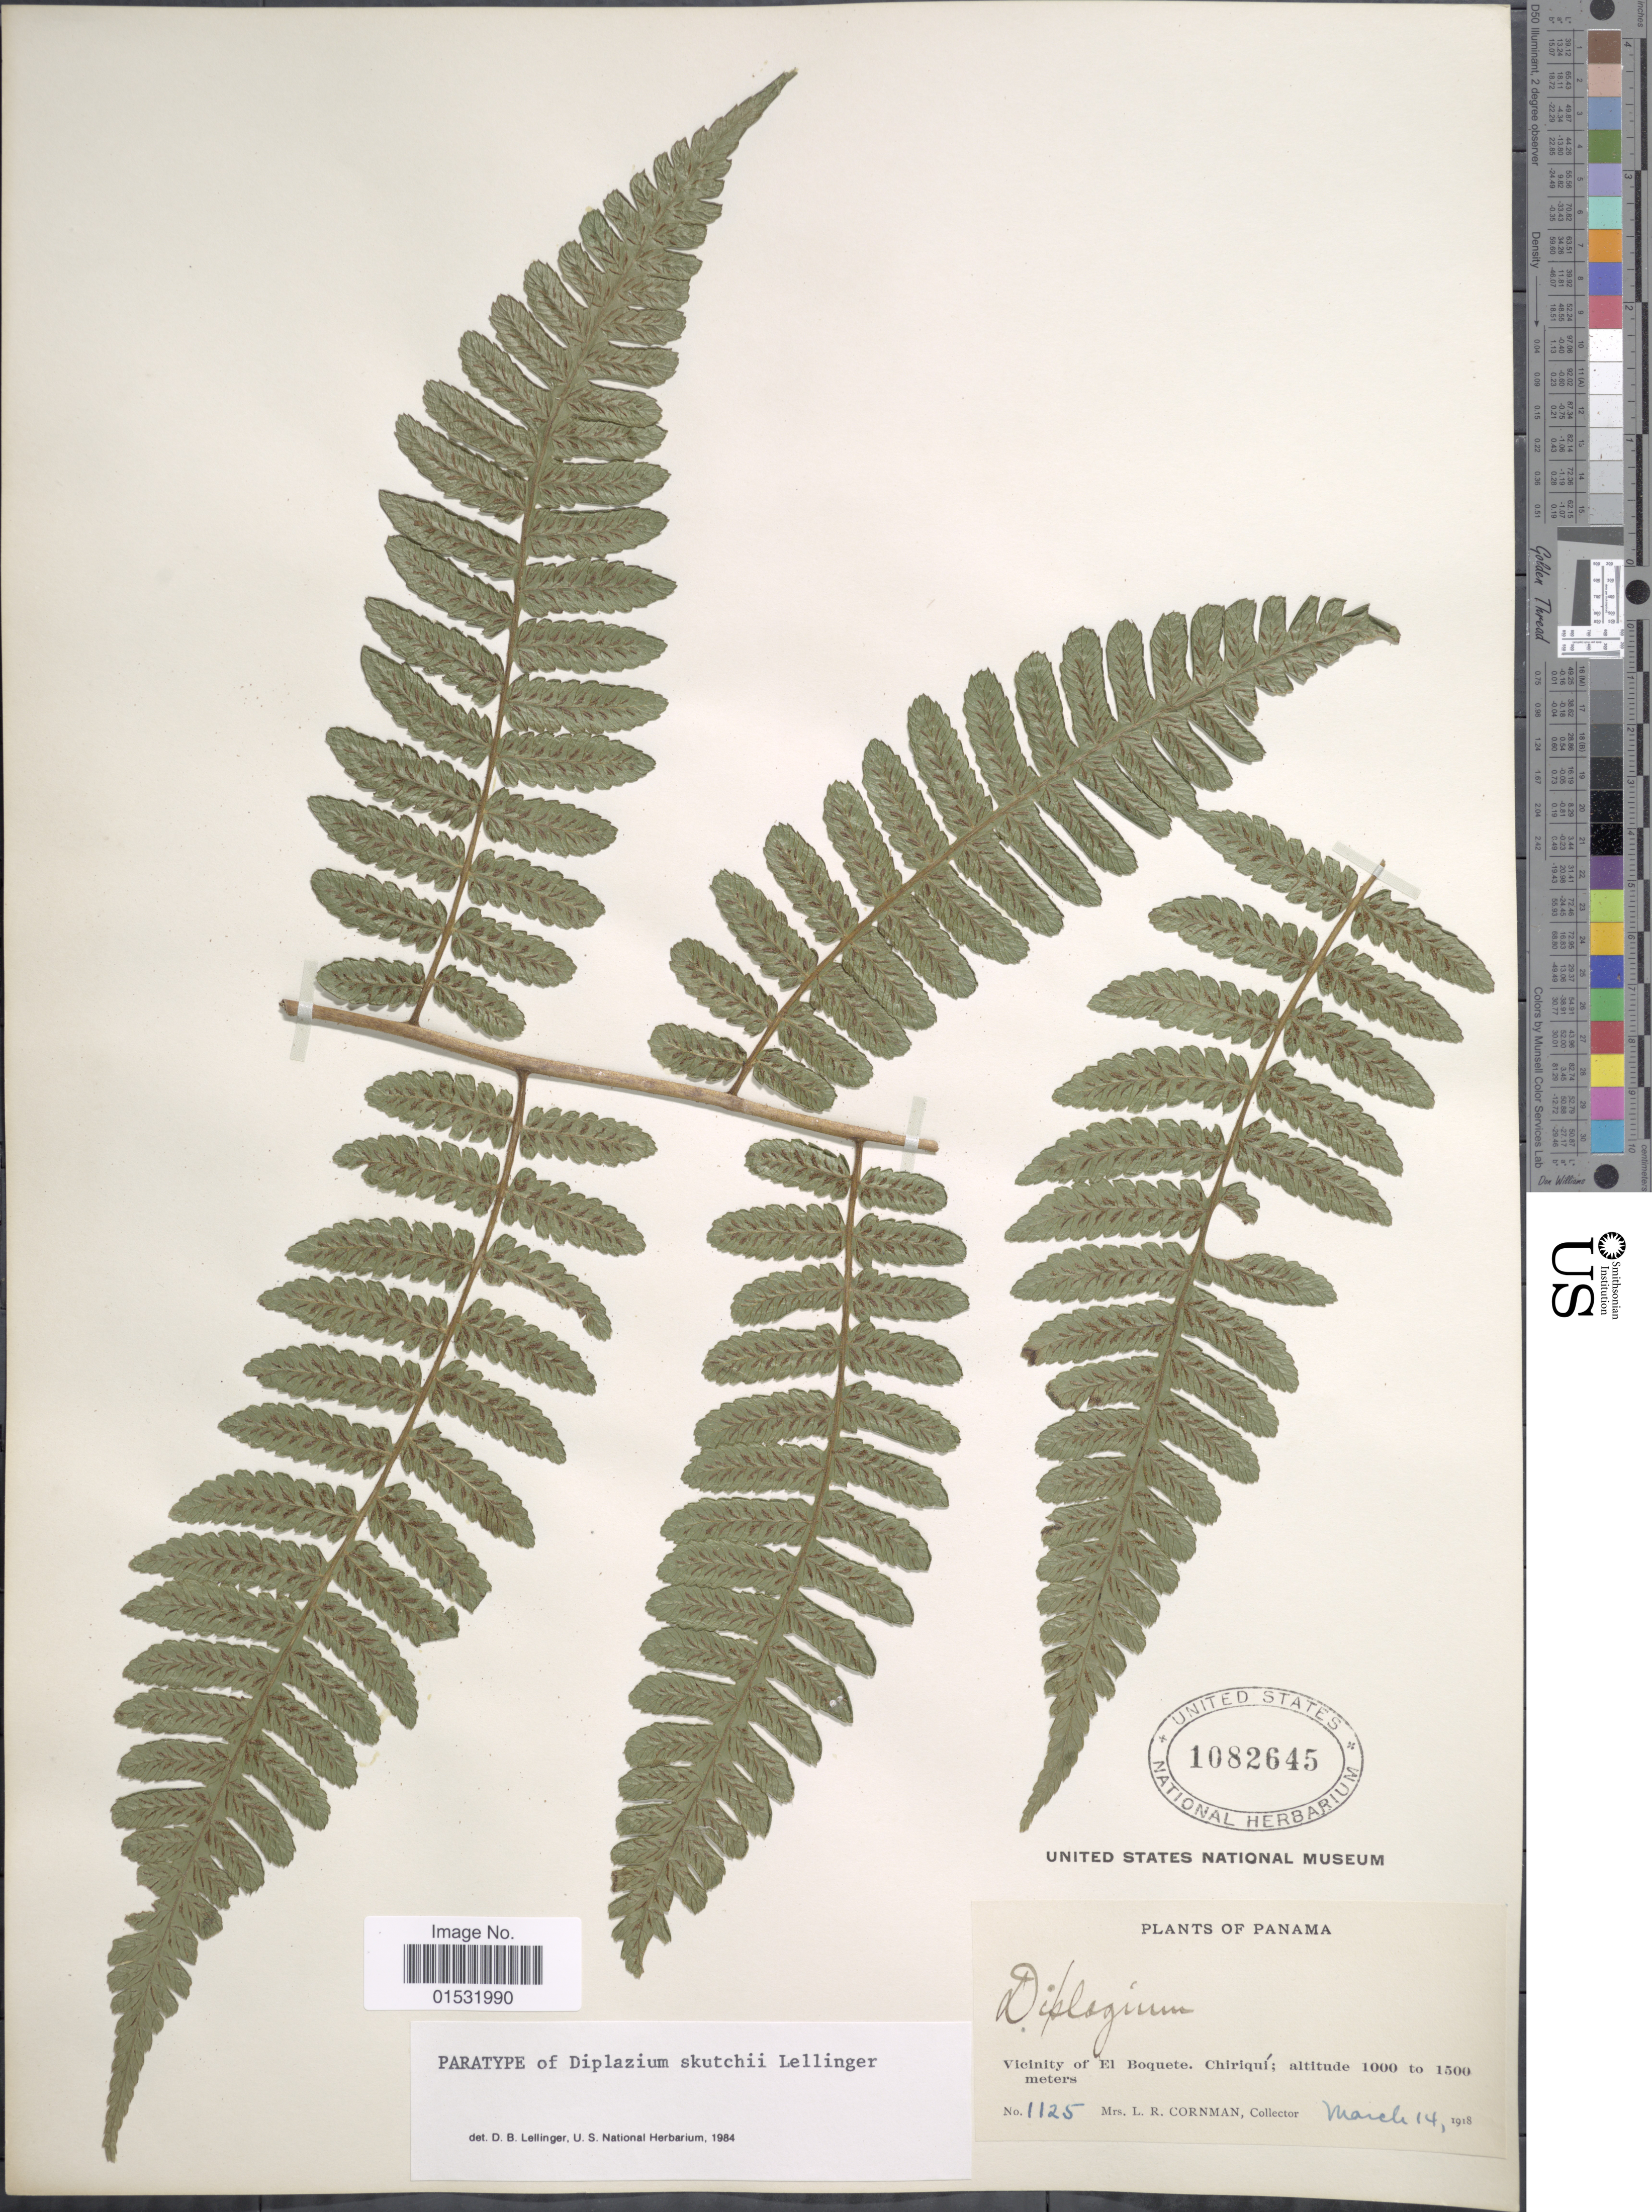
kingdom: Plantae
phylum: Tracheophyta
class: Polypodiopsida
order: Polypodiales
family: Athyriaceae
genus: Diplazium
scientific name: Diplazium skutchii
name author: Lellinger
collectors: L. Cornman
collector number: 1125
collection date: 1918-03-14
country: Panama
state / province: Chiriqui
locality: Vicinity of El Boquete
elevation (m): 1000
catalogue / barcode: US 1082645